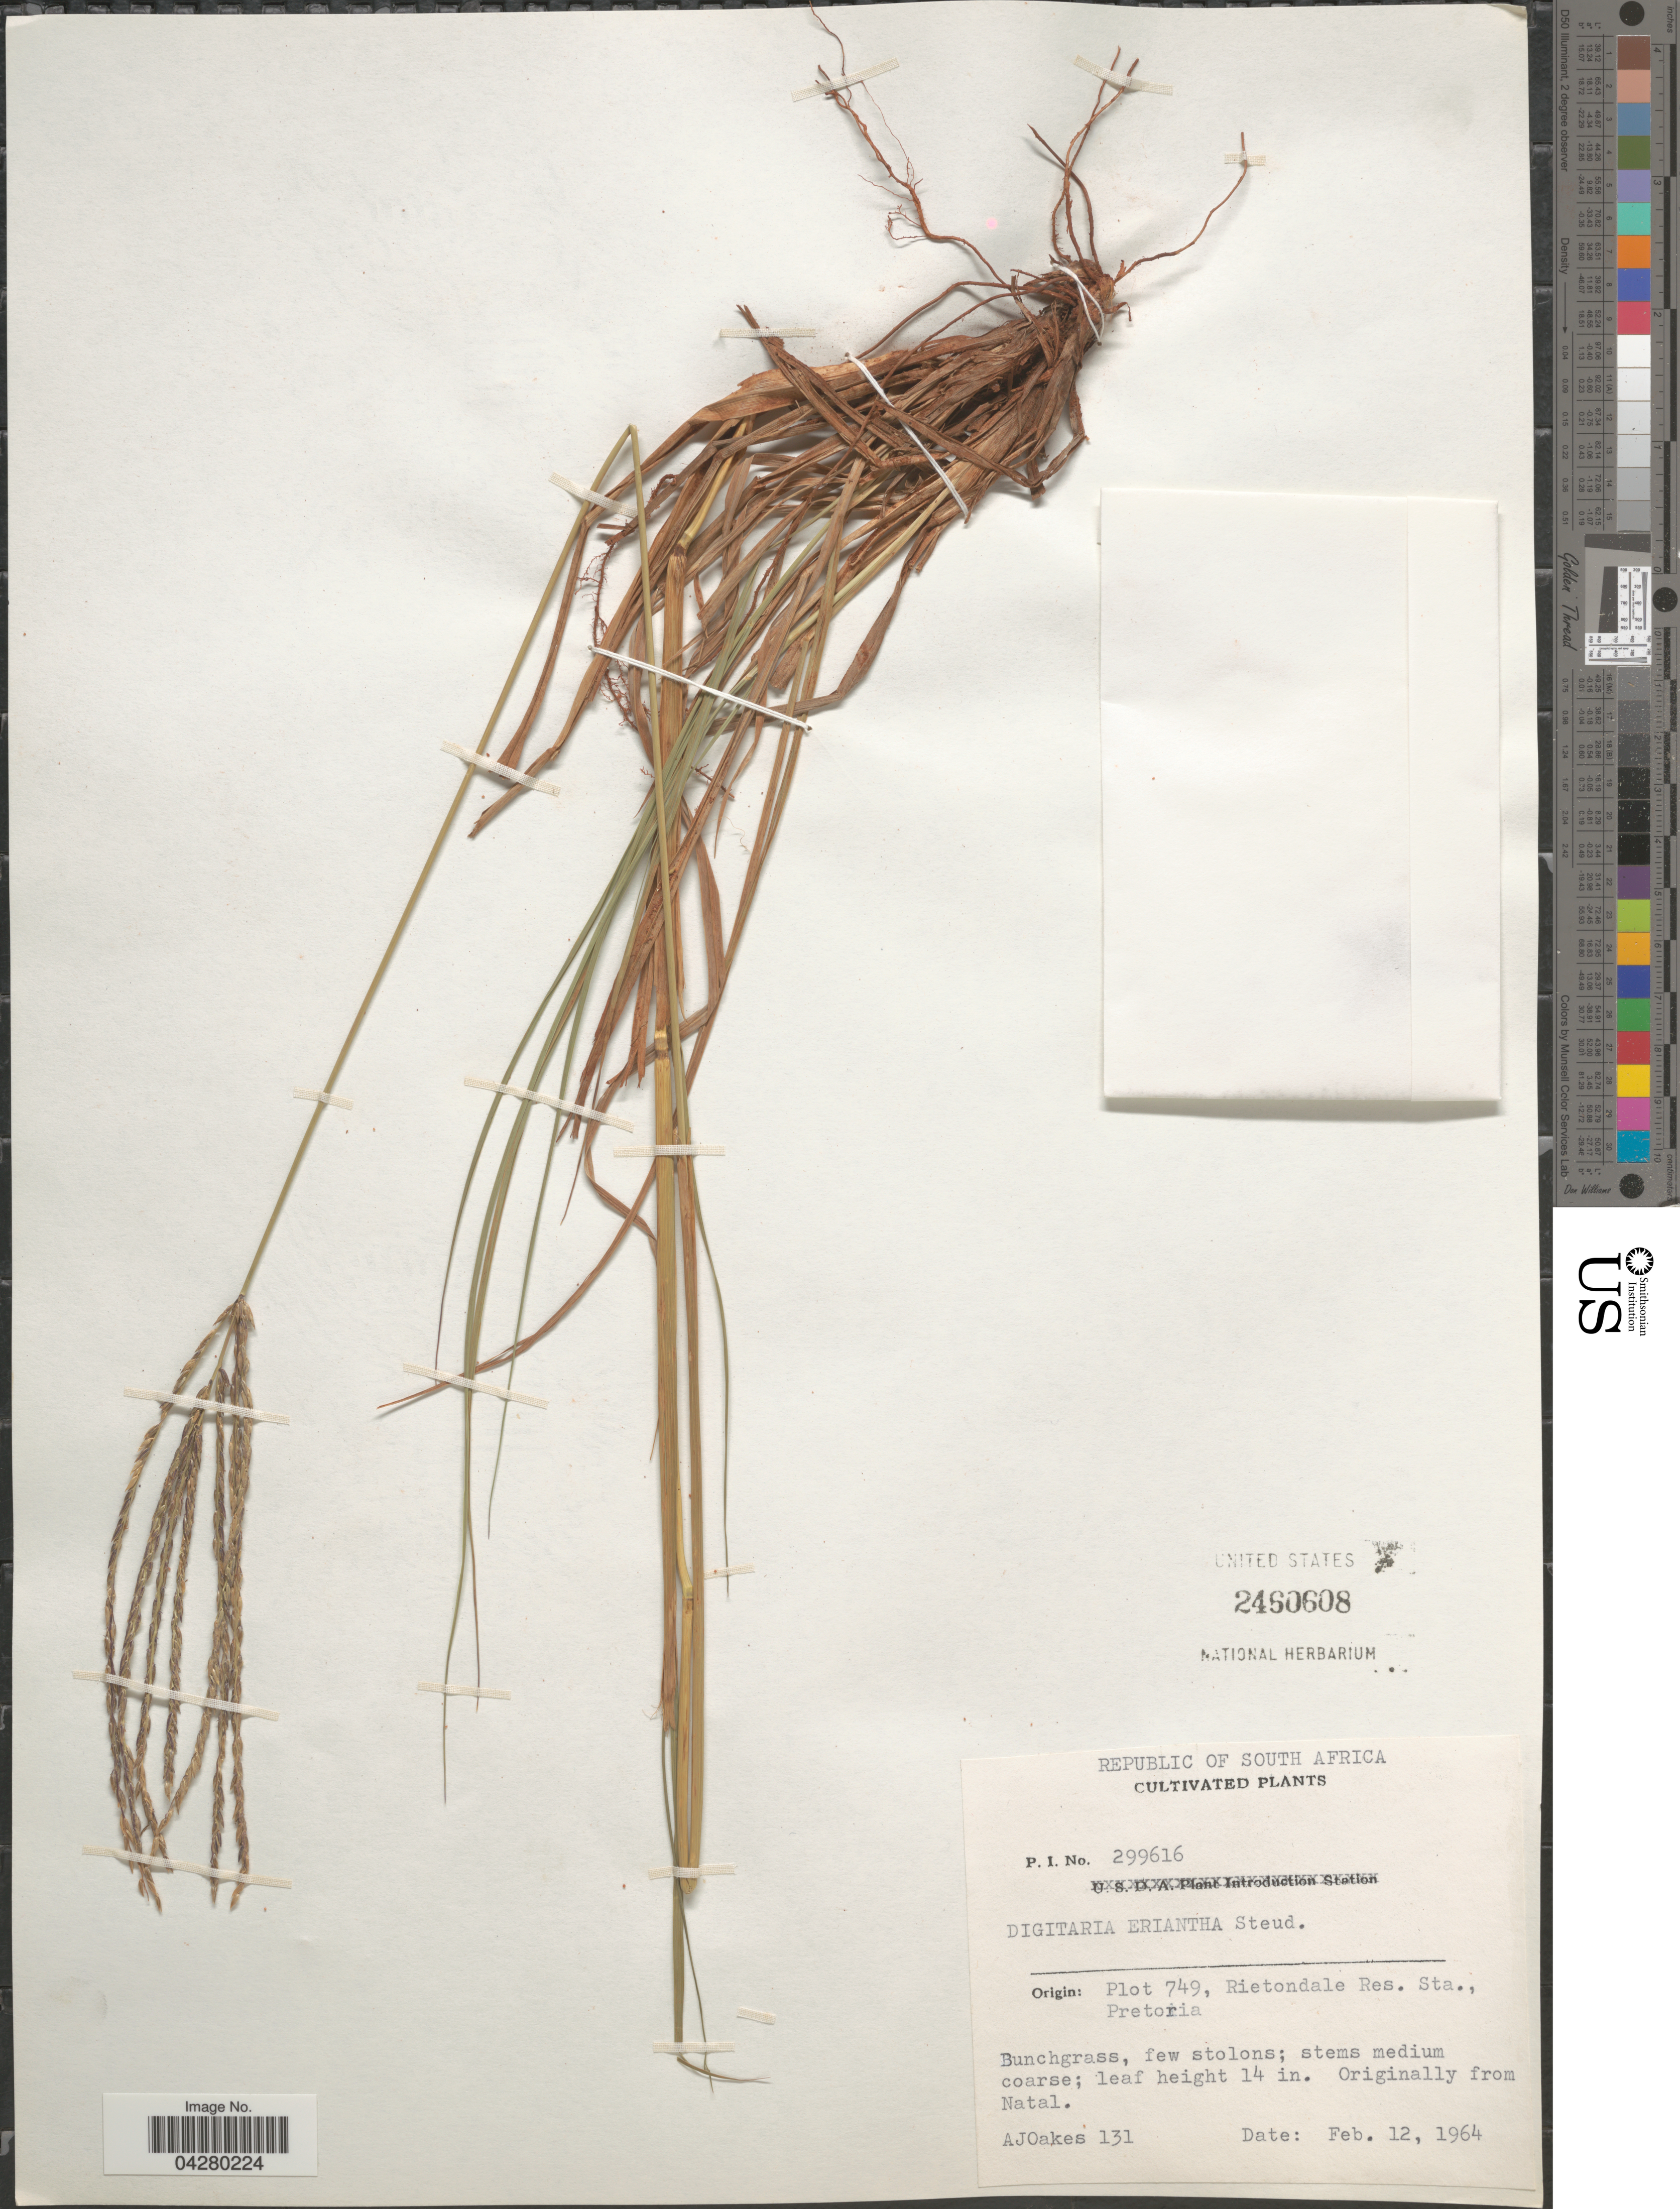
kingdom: Plantae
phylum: Tracheophyta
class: Liliopsida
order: Poales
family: Poaceae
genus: Digitaria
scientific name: Digitaria eriantha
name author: Steud.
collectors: A. Oakes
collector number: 131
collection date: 1964-02-12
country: South Africa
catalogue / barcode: US 2460608